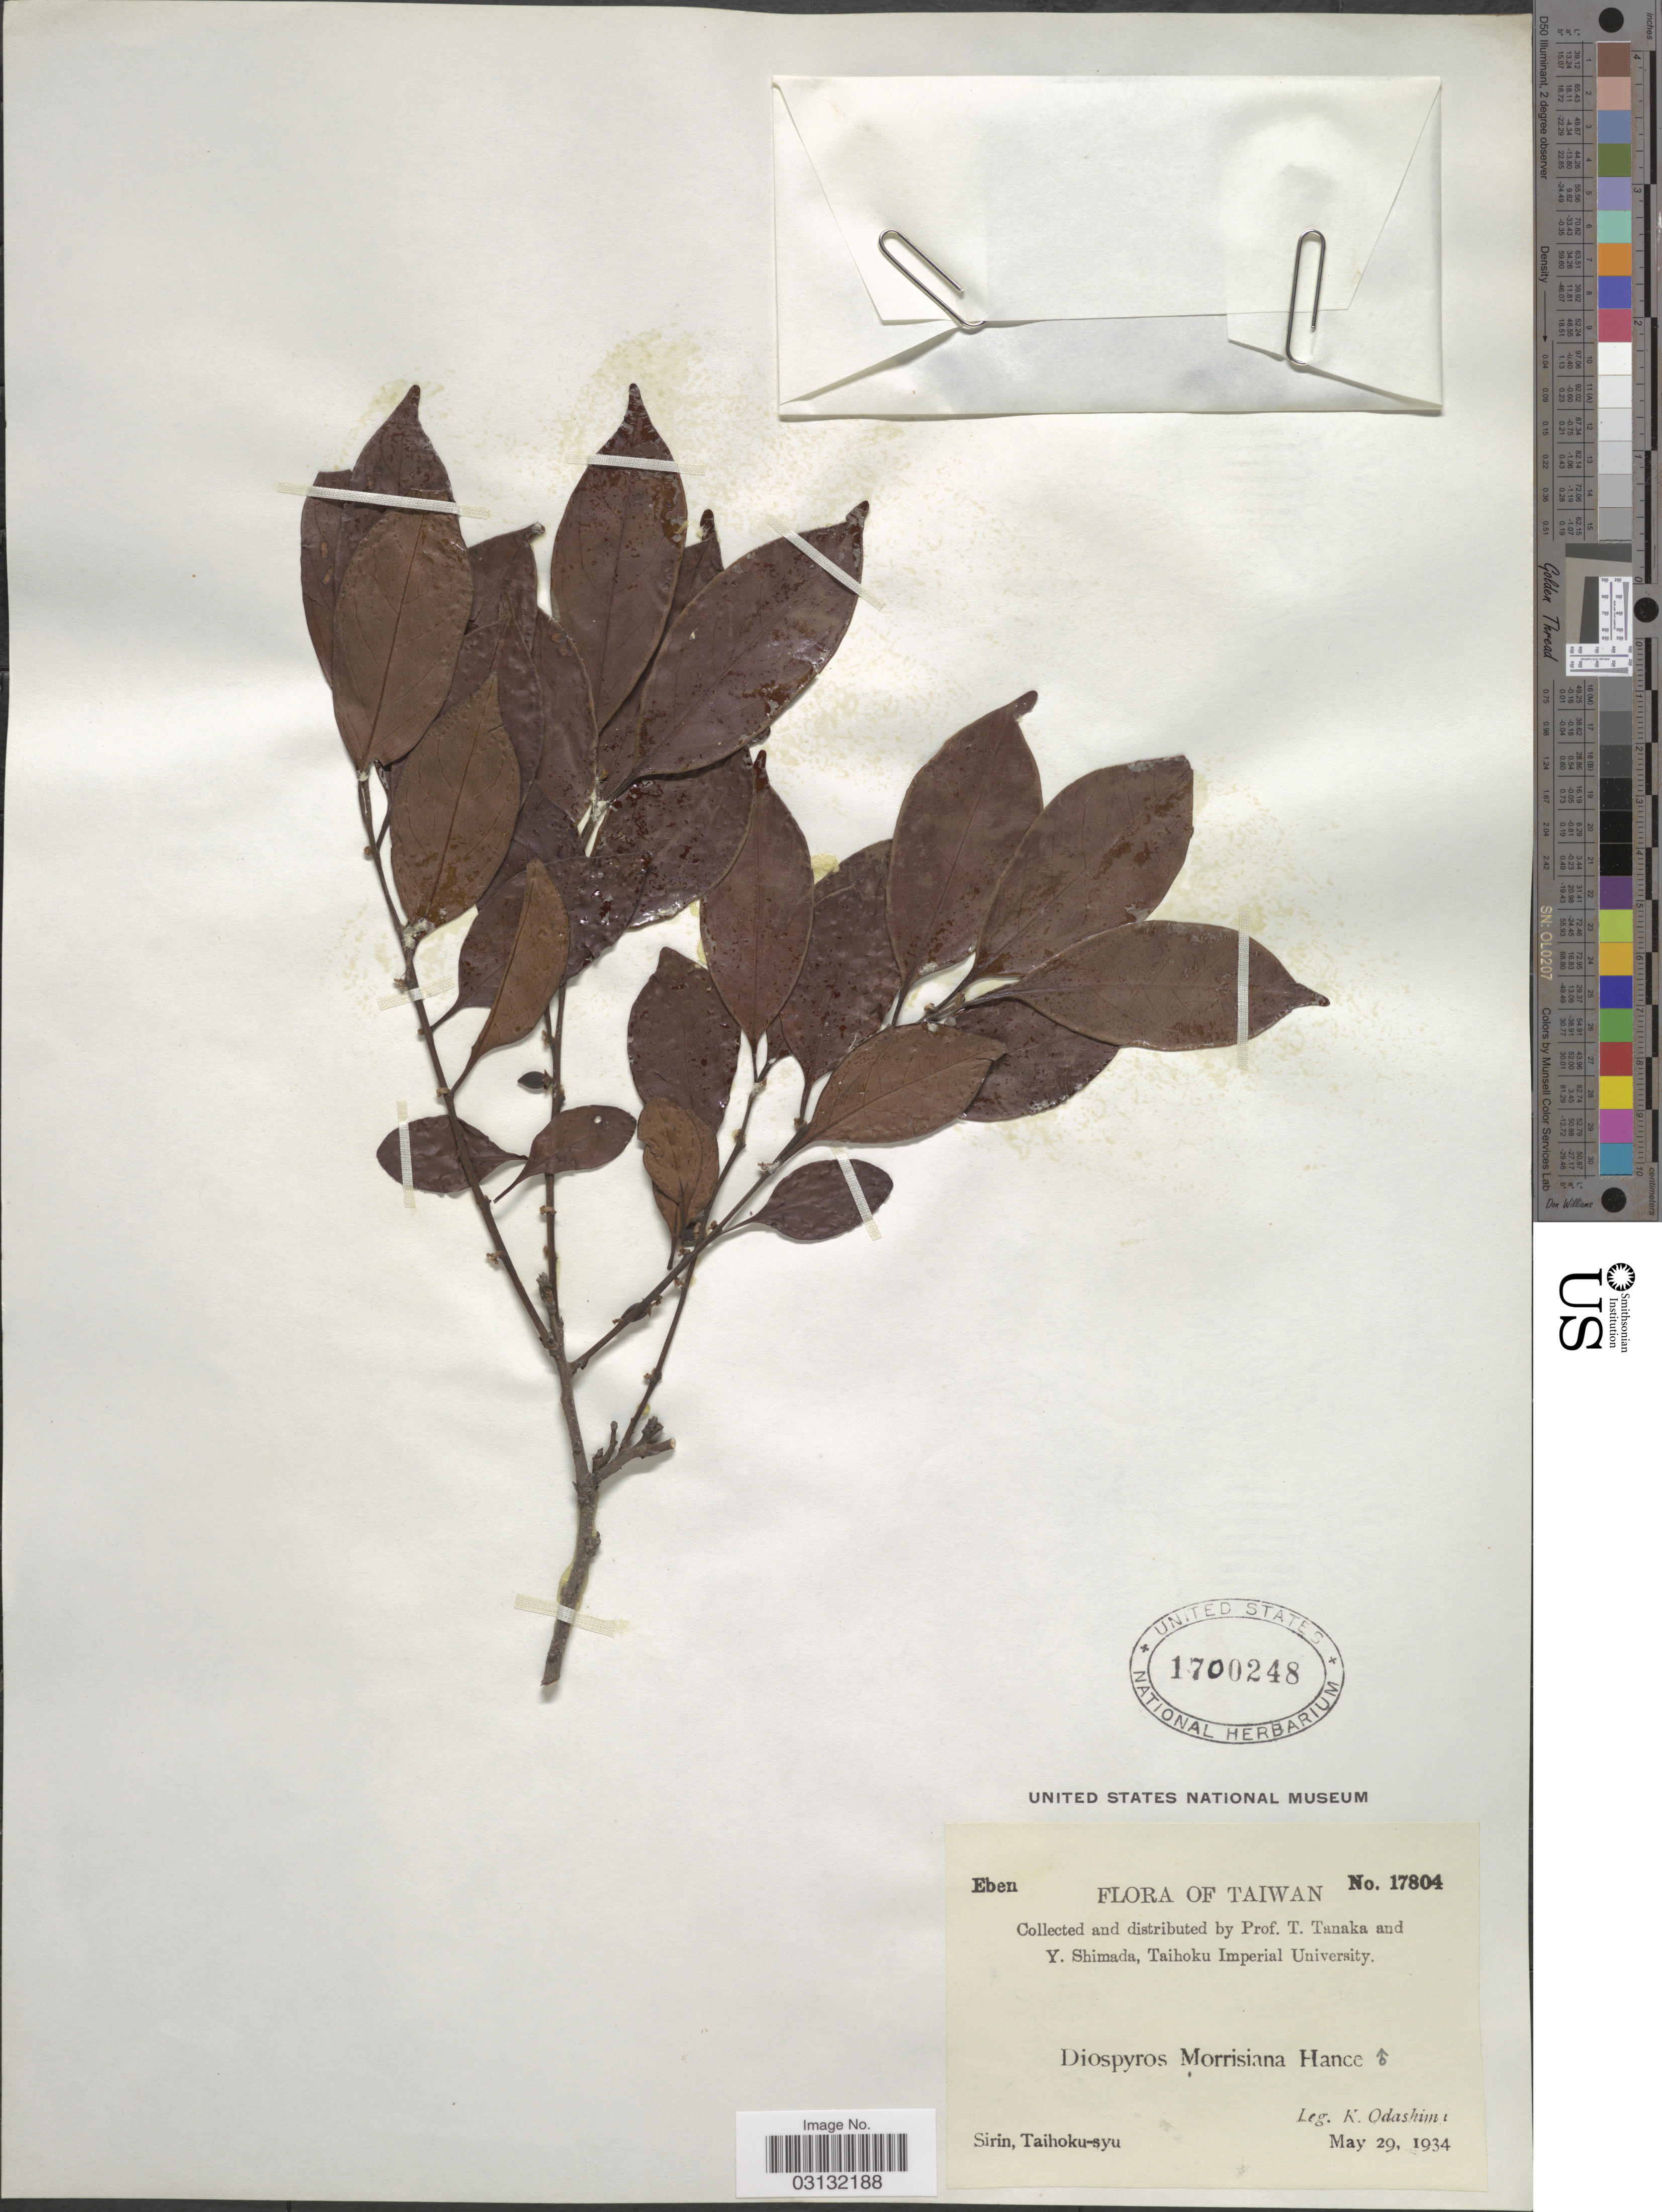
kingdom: Plantae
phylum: Tracheophyta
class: Magnoliopsida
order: Ericales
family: Ebenaceae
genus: Diospyros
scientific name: Diospyros morrisiana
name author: Hance in Walp.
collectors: K. Odashima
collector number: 17804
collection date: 1934-05-29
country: Taiwan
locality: Sirin, Taihoku-syu.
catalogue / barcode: US 1700248